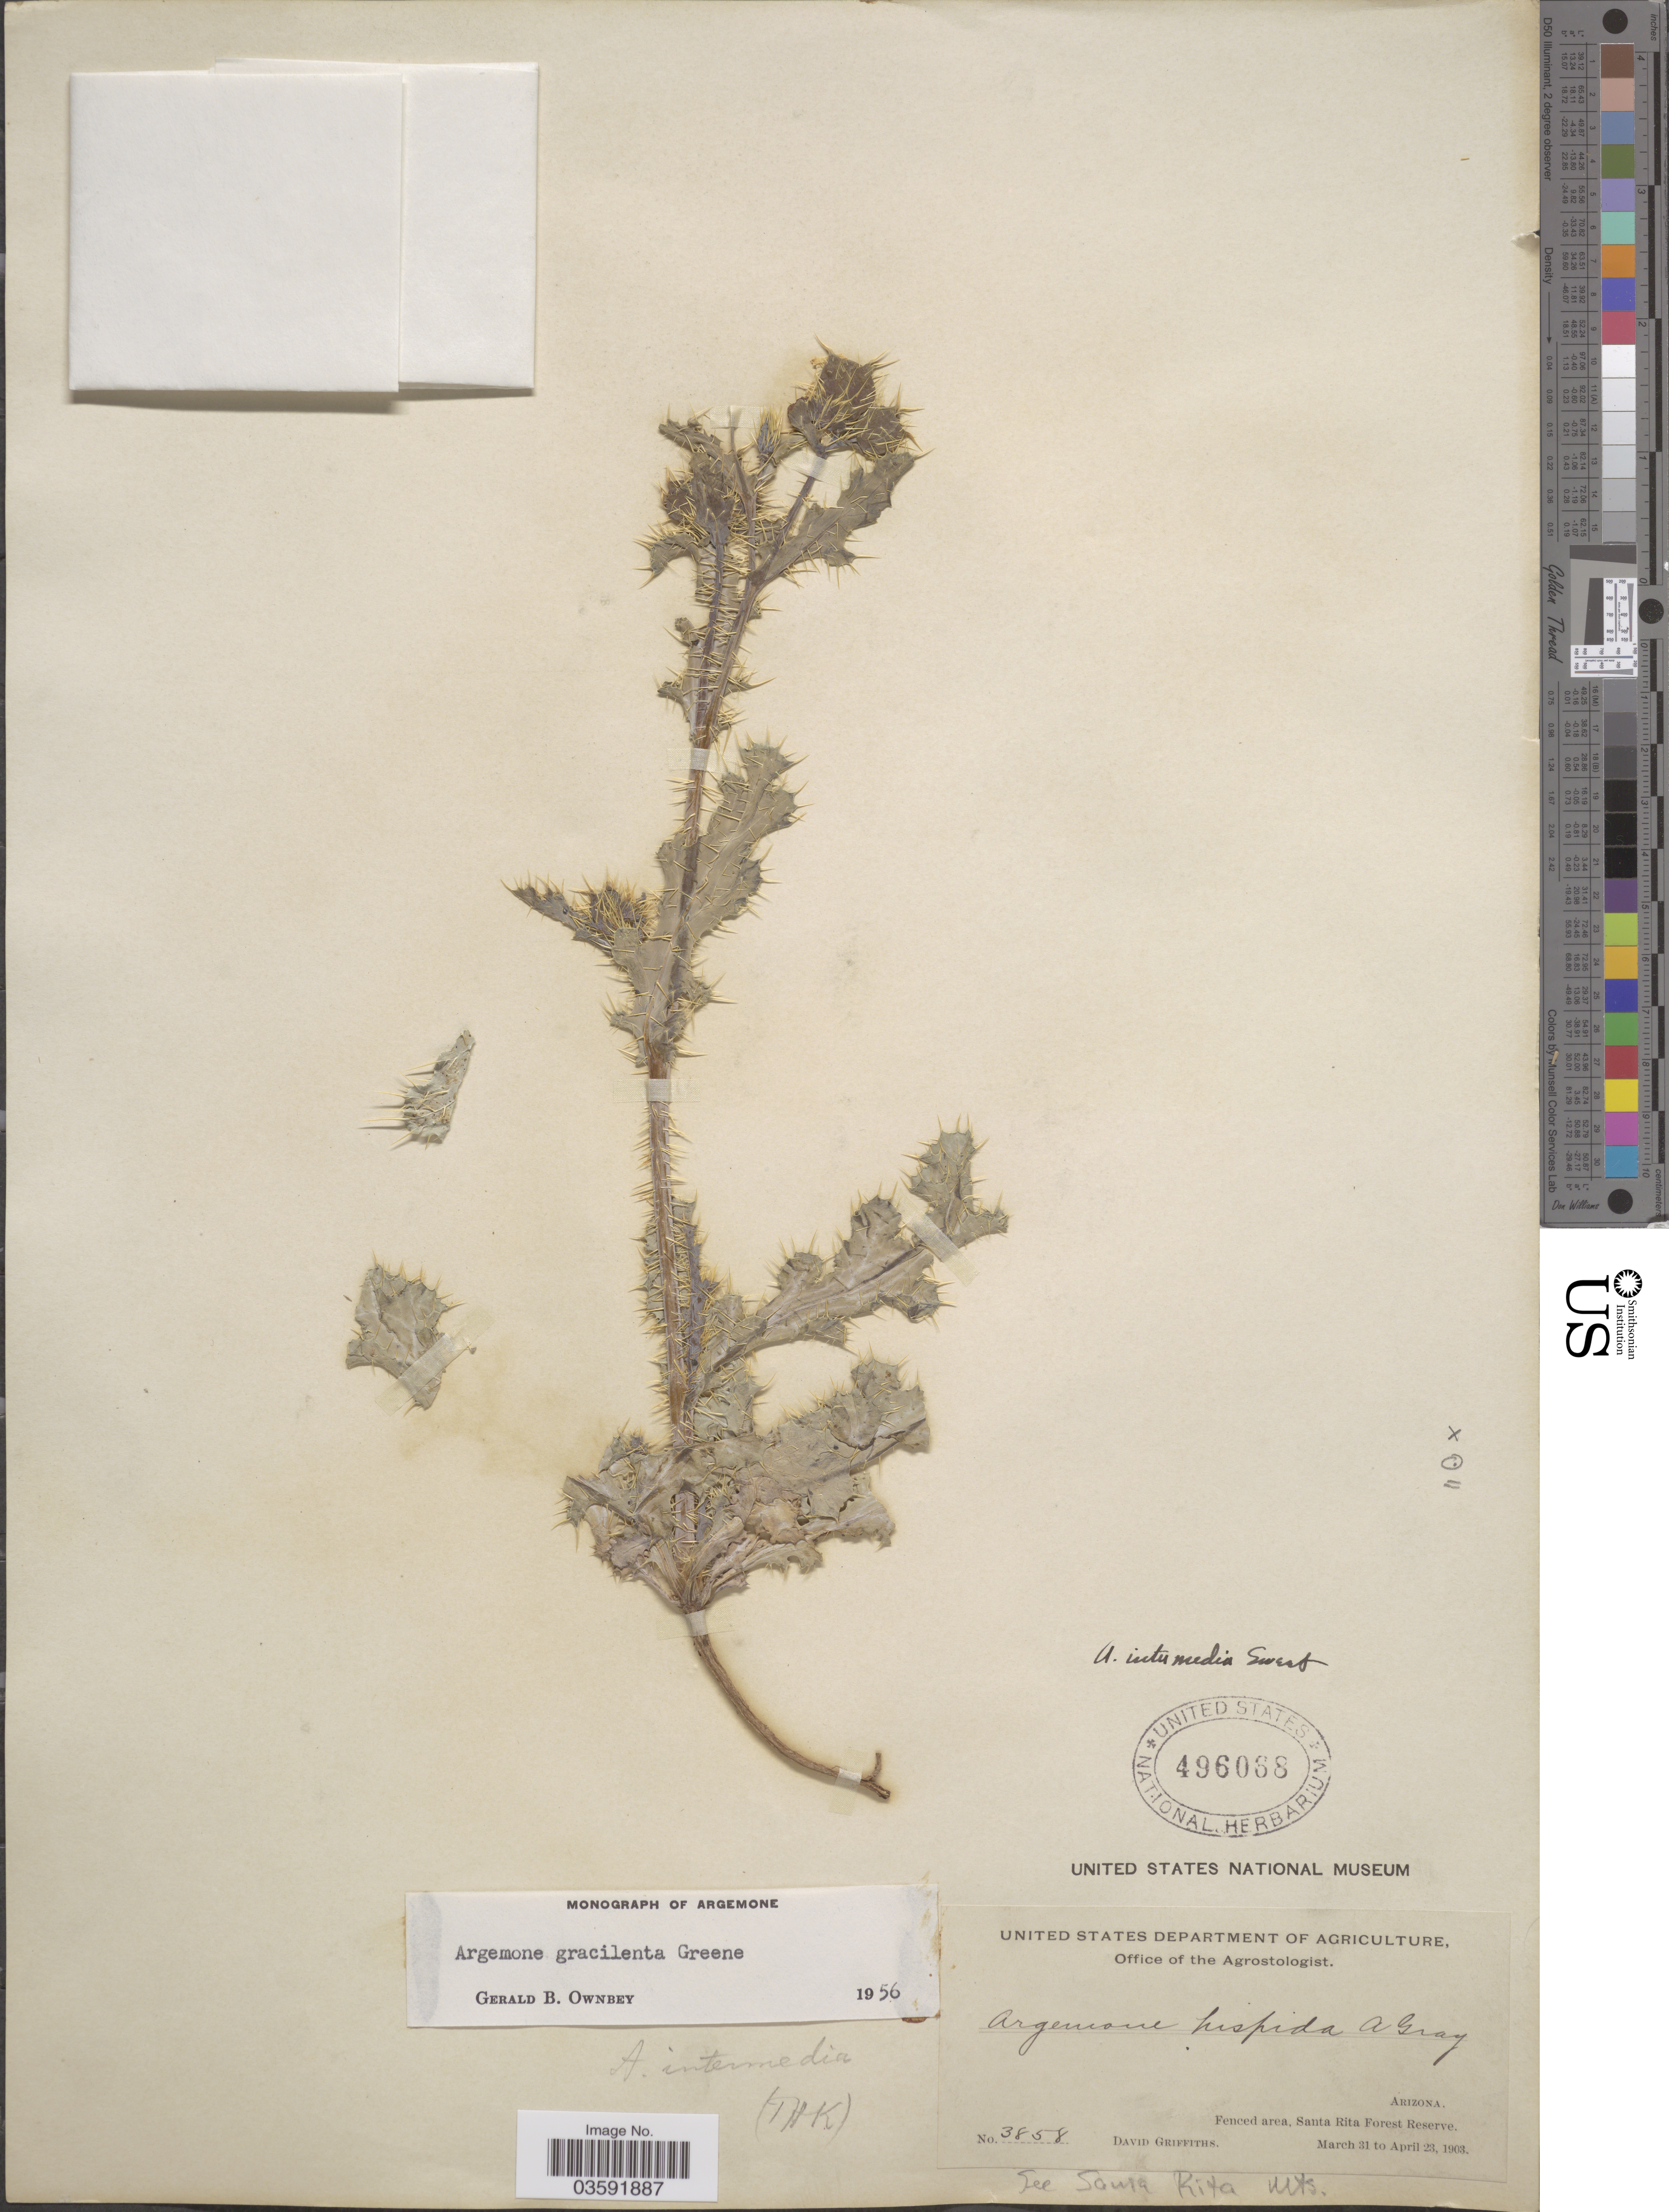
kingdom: Plantae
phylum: Tracheophyta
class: Magnoliopsida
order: Ranunculales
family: Papaveraceae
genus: Argemone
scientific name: Argemone gracilenta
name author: Greene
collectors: D. Griffiths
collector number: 3858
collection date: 1903-03-31/1903-04-23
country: United States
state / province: Arizona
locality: Fenced area, Santa Rita Forest Reserve.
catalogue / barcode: US 496068